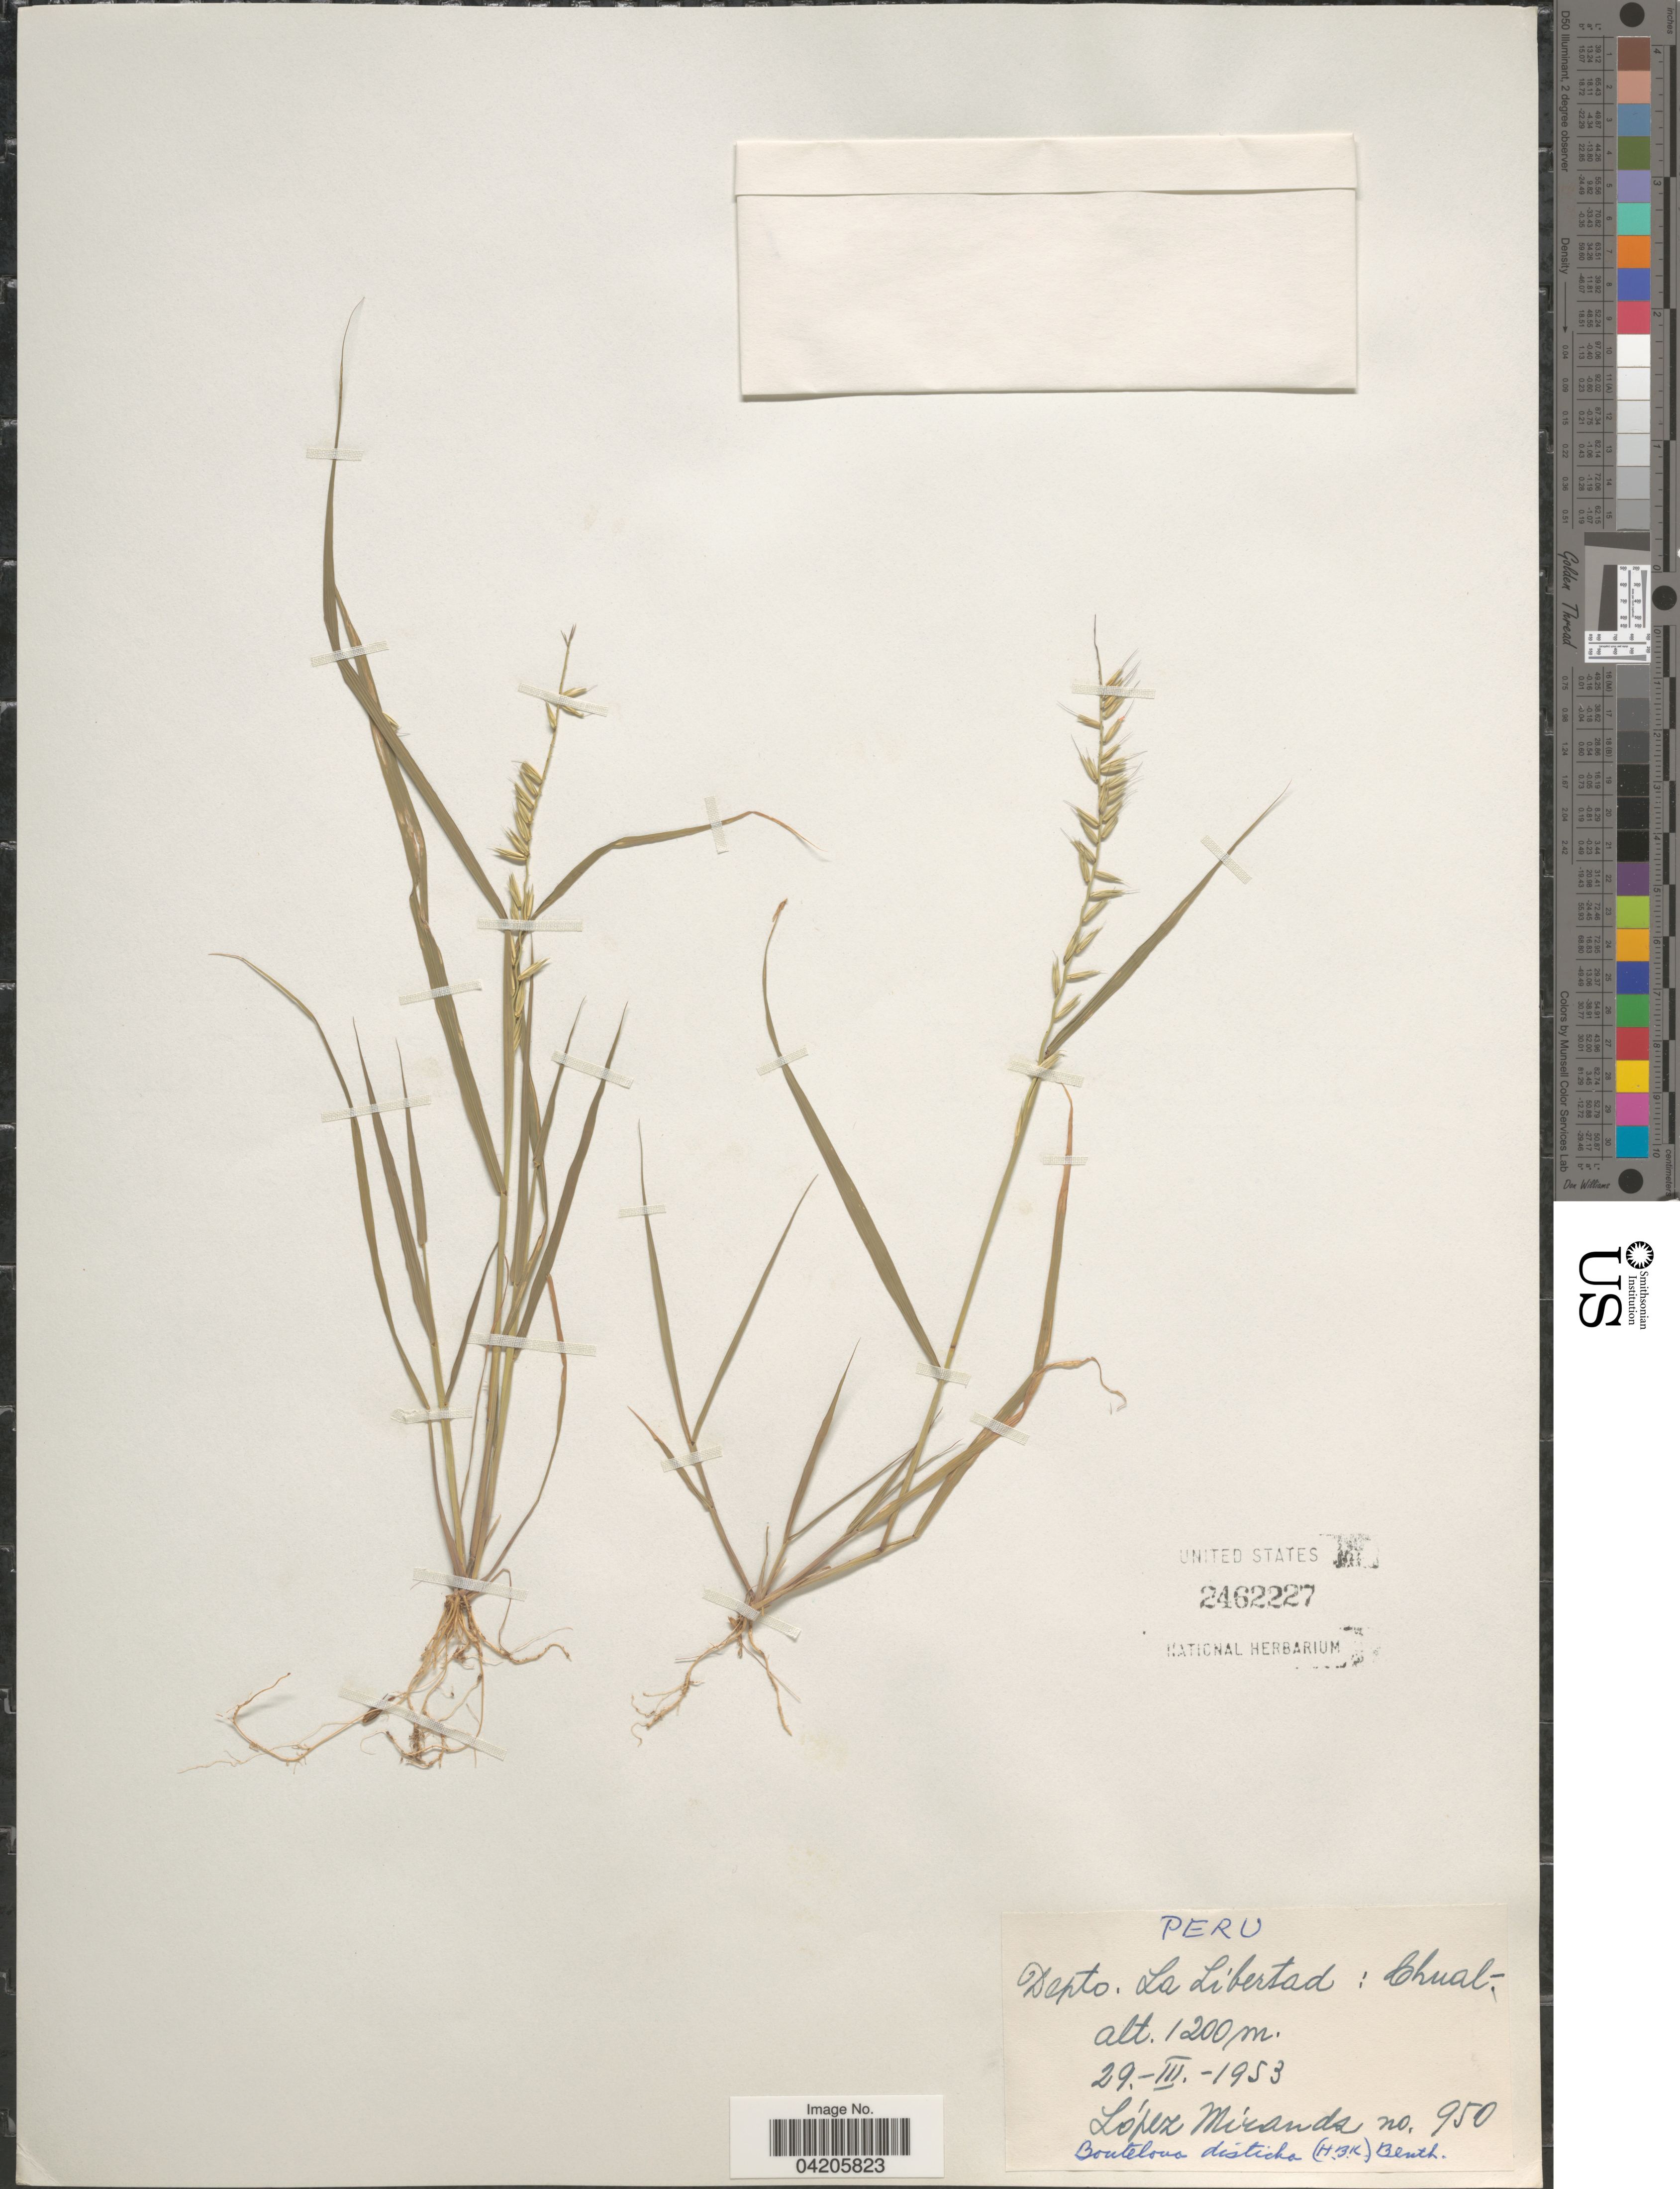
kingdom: Plantae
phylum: Tracheophyta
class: Liliopsida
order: Poales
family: Poaceae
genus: Bouteloua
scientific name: Bouteloua disticha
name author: (Kunth) Benth.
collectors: A. López M.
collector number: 950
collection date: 1953-03-29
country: Peru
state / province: La Libertad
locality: Depto. La Libertad. Chual.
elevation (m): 1200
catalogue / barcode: US 2462227